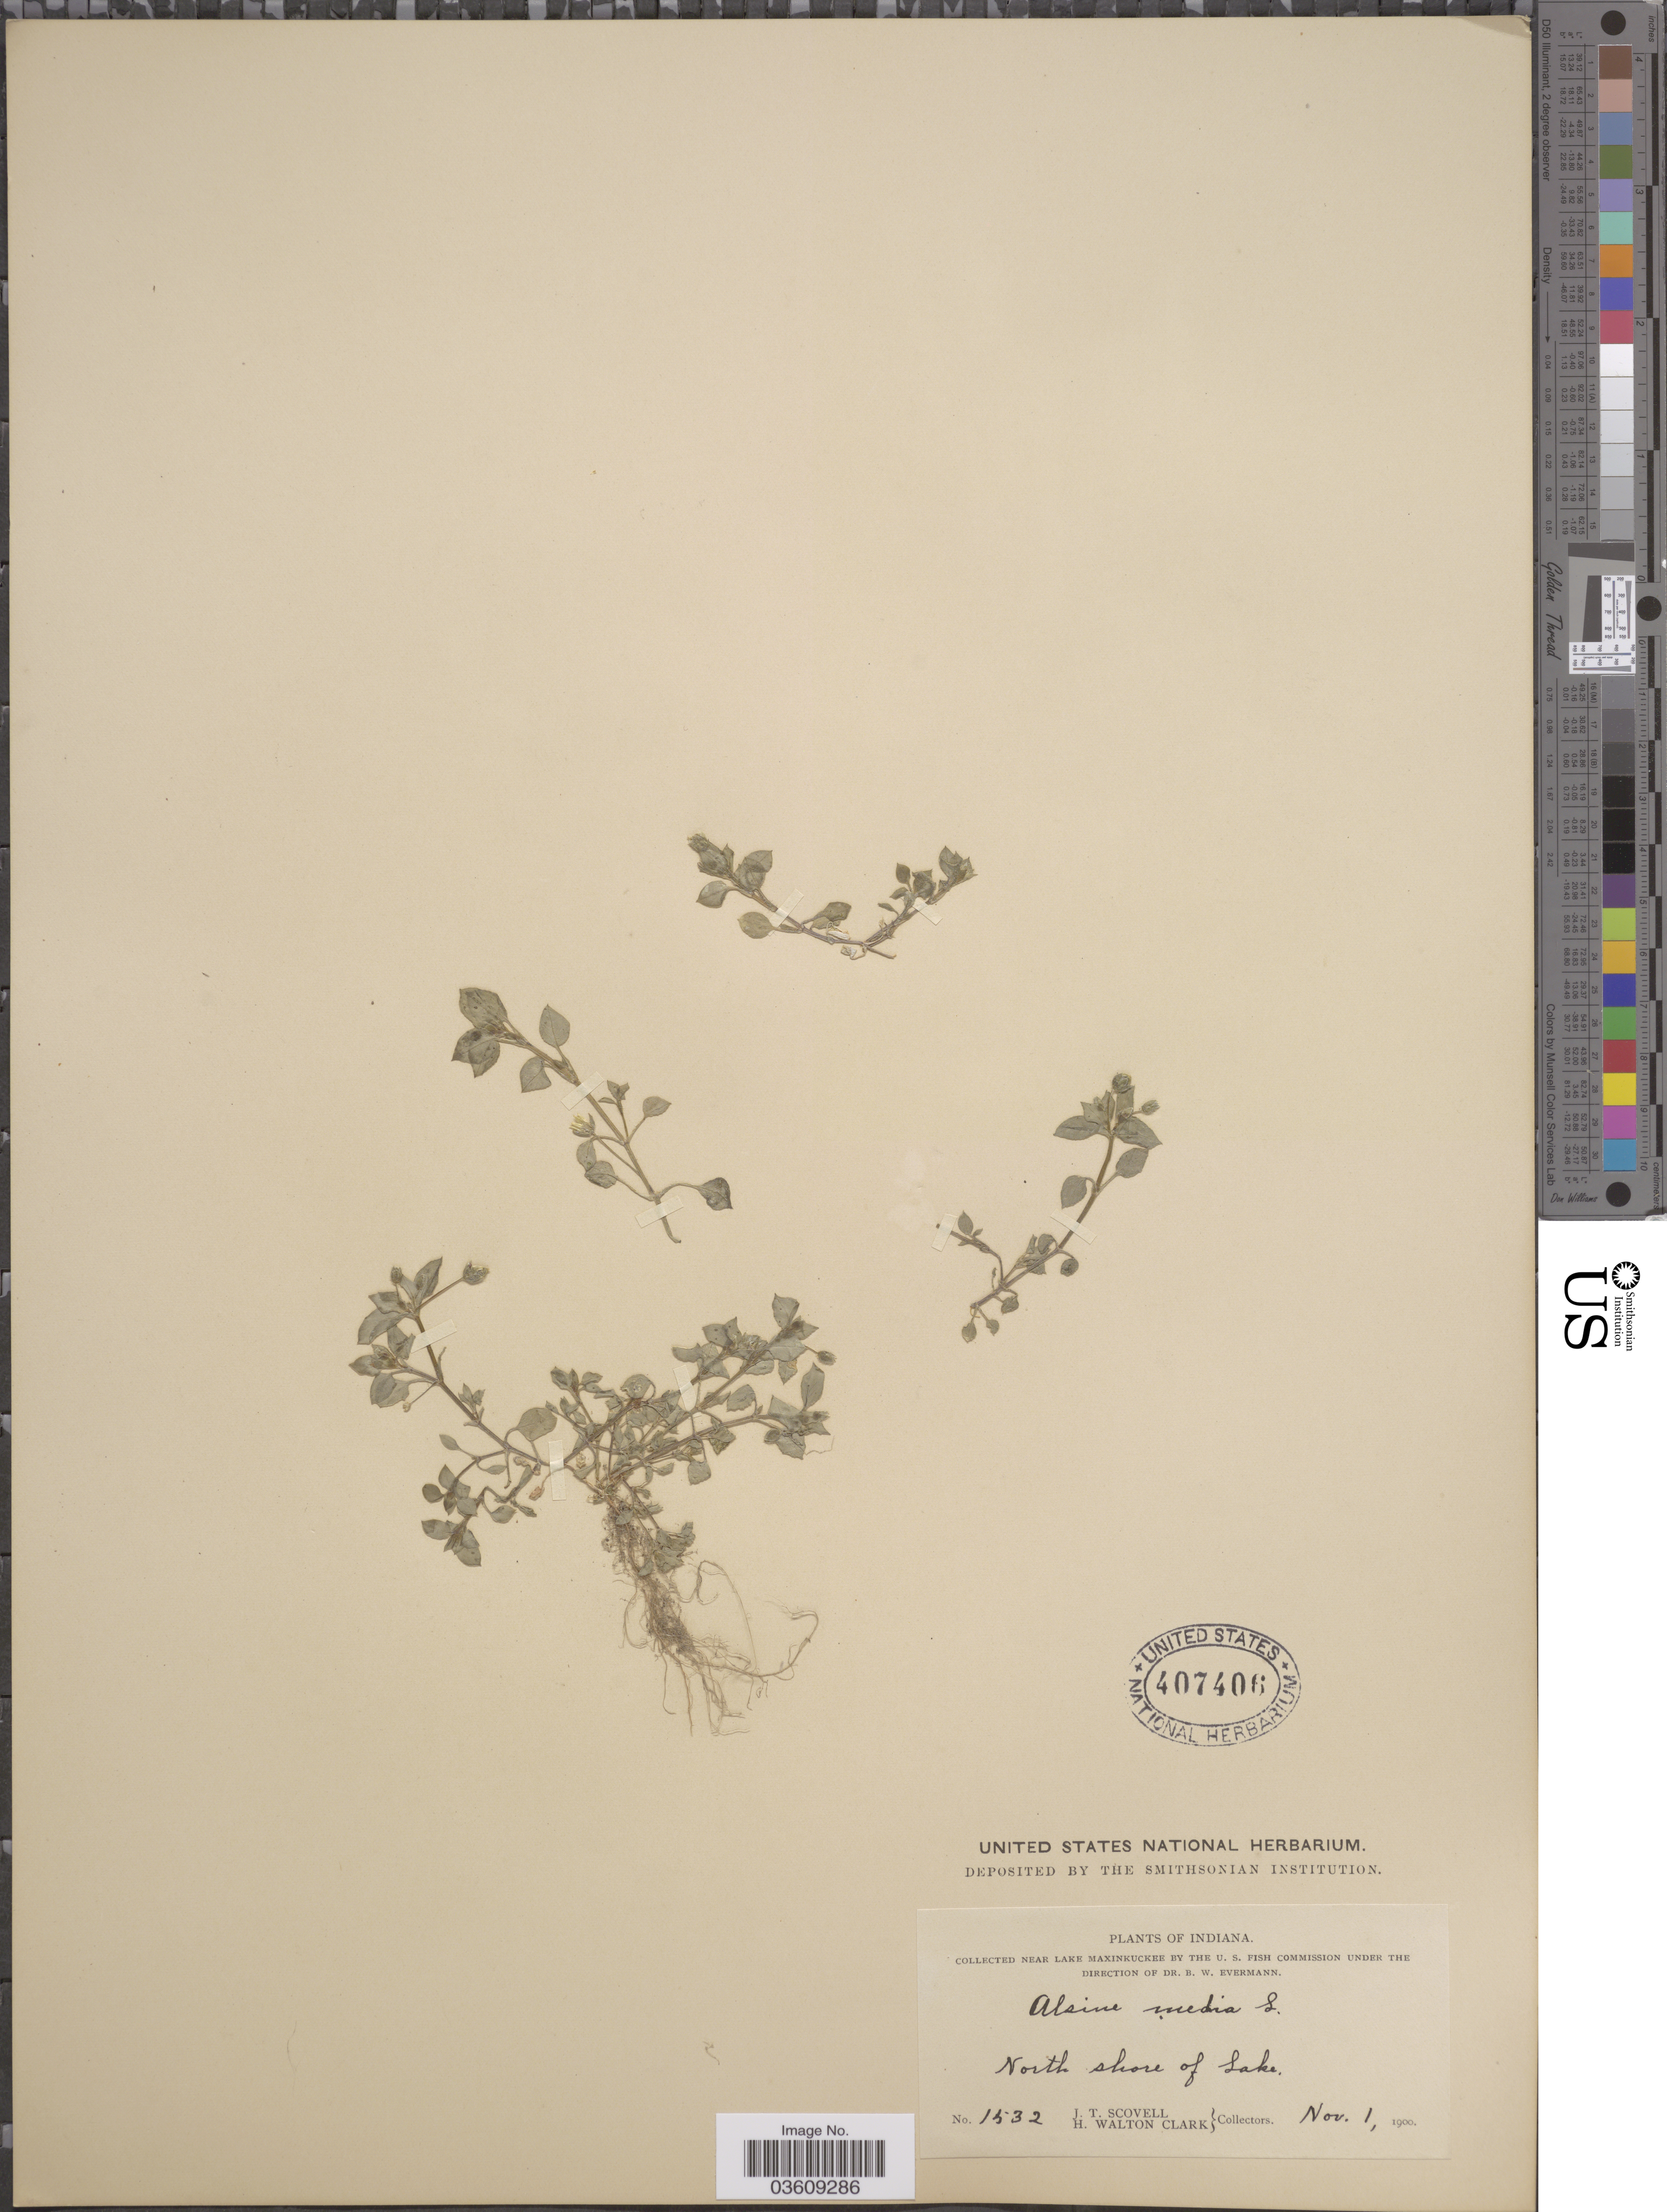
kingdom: Plantae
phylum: Tracheophyta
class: Magnoliopsida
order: Caryophyllales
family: Caryophyllaceae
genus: Stellaria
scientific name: Stellaria media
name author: (L.) Vill.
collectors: J. T. Scovell & H. W. Clark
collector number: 1532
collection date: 1900-11-01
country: United States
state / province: Indiana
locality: Near Lake Maxinkuckee. North shore of Lake.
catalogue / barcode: US 407406